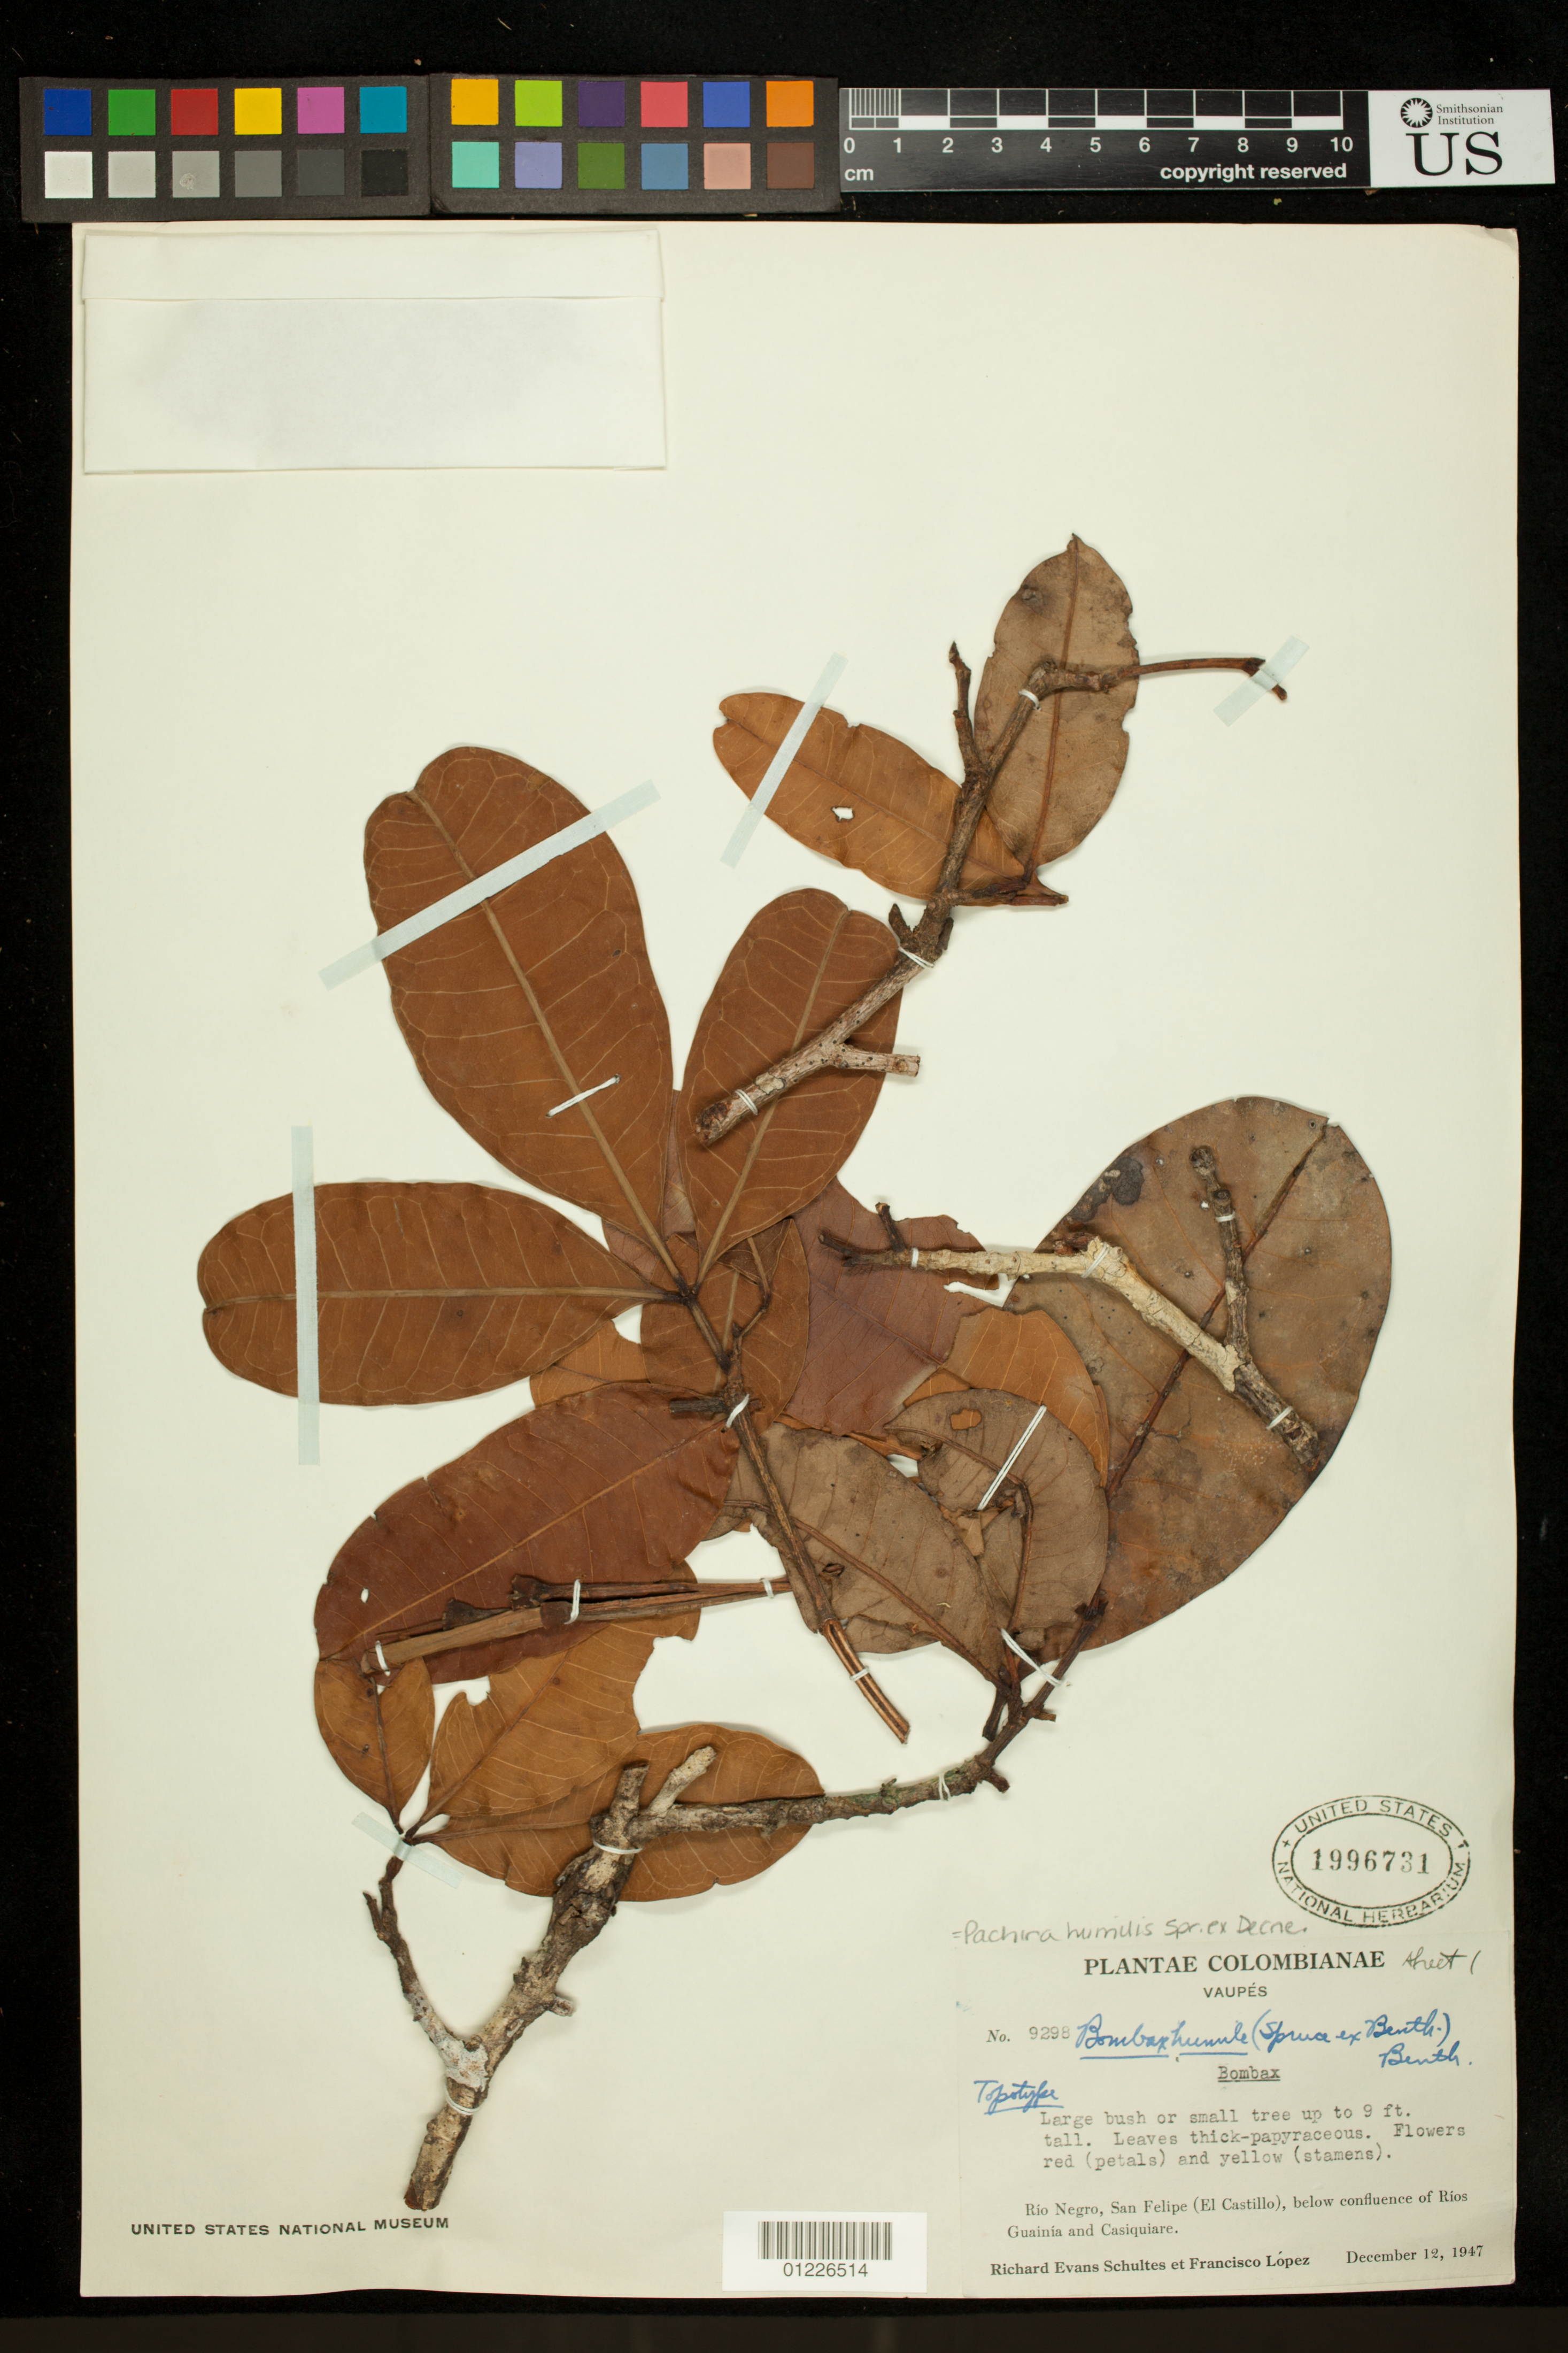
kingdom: Plantae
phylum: Tracheophyta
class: Magnoliopsida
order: Malvales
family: Malvaceae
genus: Pachira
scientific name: Pachira humilis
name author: Spruce ex Decne.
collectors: R. E. Schultes & F. Lopéz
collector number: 9298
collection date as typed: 12/12/1947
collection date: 1947-12-12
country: Colombia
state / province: Guainía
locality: Río Negro, San Felipe (El Castillo), below confluence of Ríos Guainía and Casiquiare.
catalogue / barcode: US 1996731